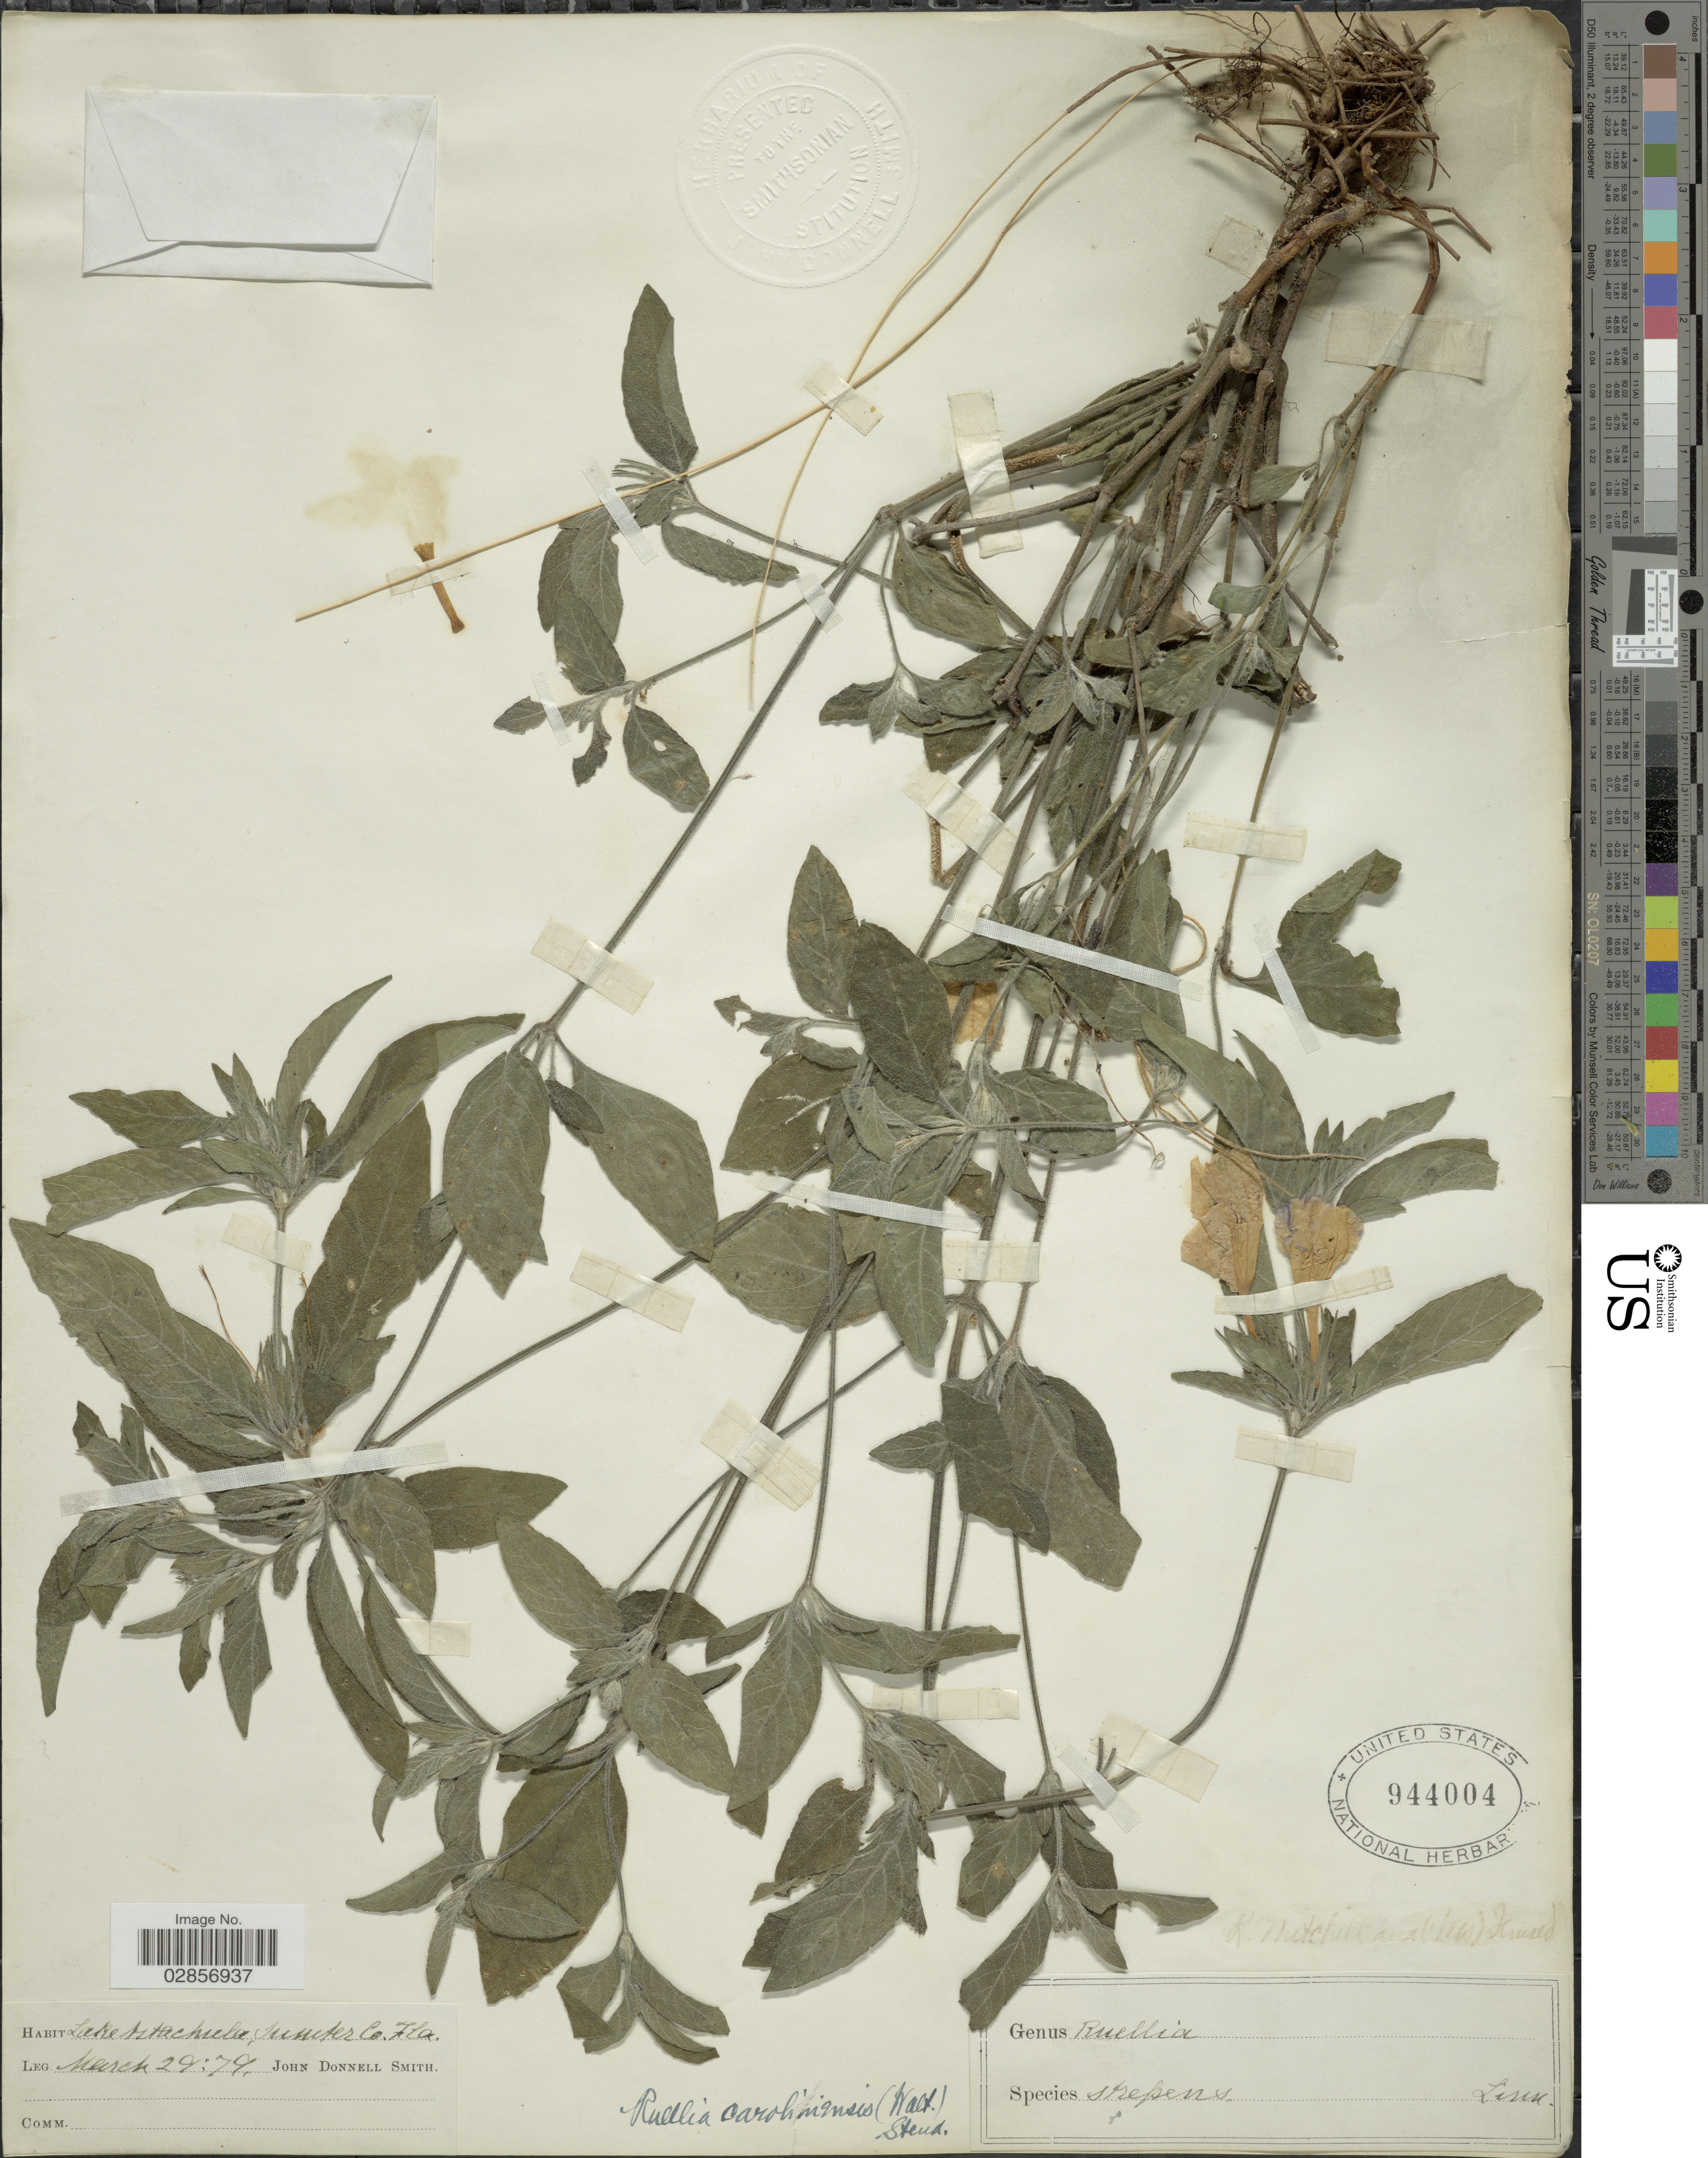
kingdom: Plantae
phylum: Tracheophyta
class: Magnoliopsida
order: Lamiales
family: Acanthaceae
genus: Ruellia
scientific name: Ruellia caroliniensis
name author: (J.F. Gmel.) Steud.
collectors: J. Donnell Smith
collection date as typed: Transcribed d/m/y: 29/3/79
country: United States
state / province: Florida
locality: Lake Astachula, Sumter Co. Fla.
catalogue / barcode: US 944004